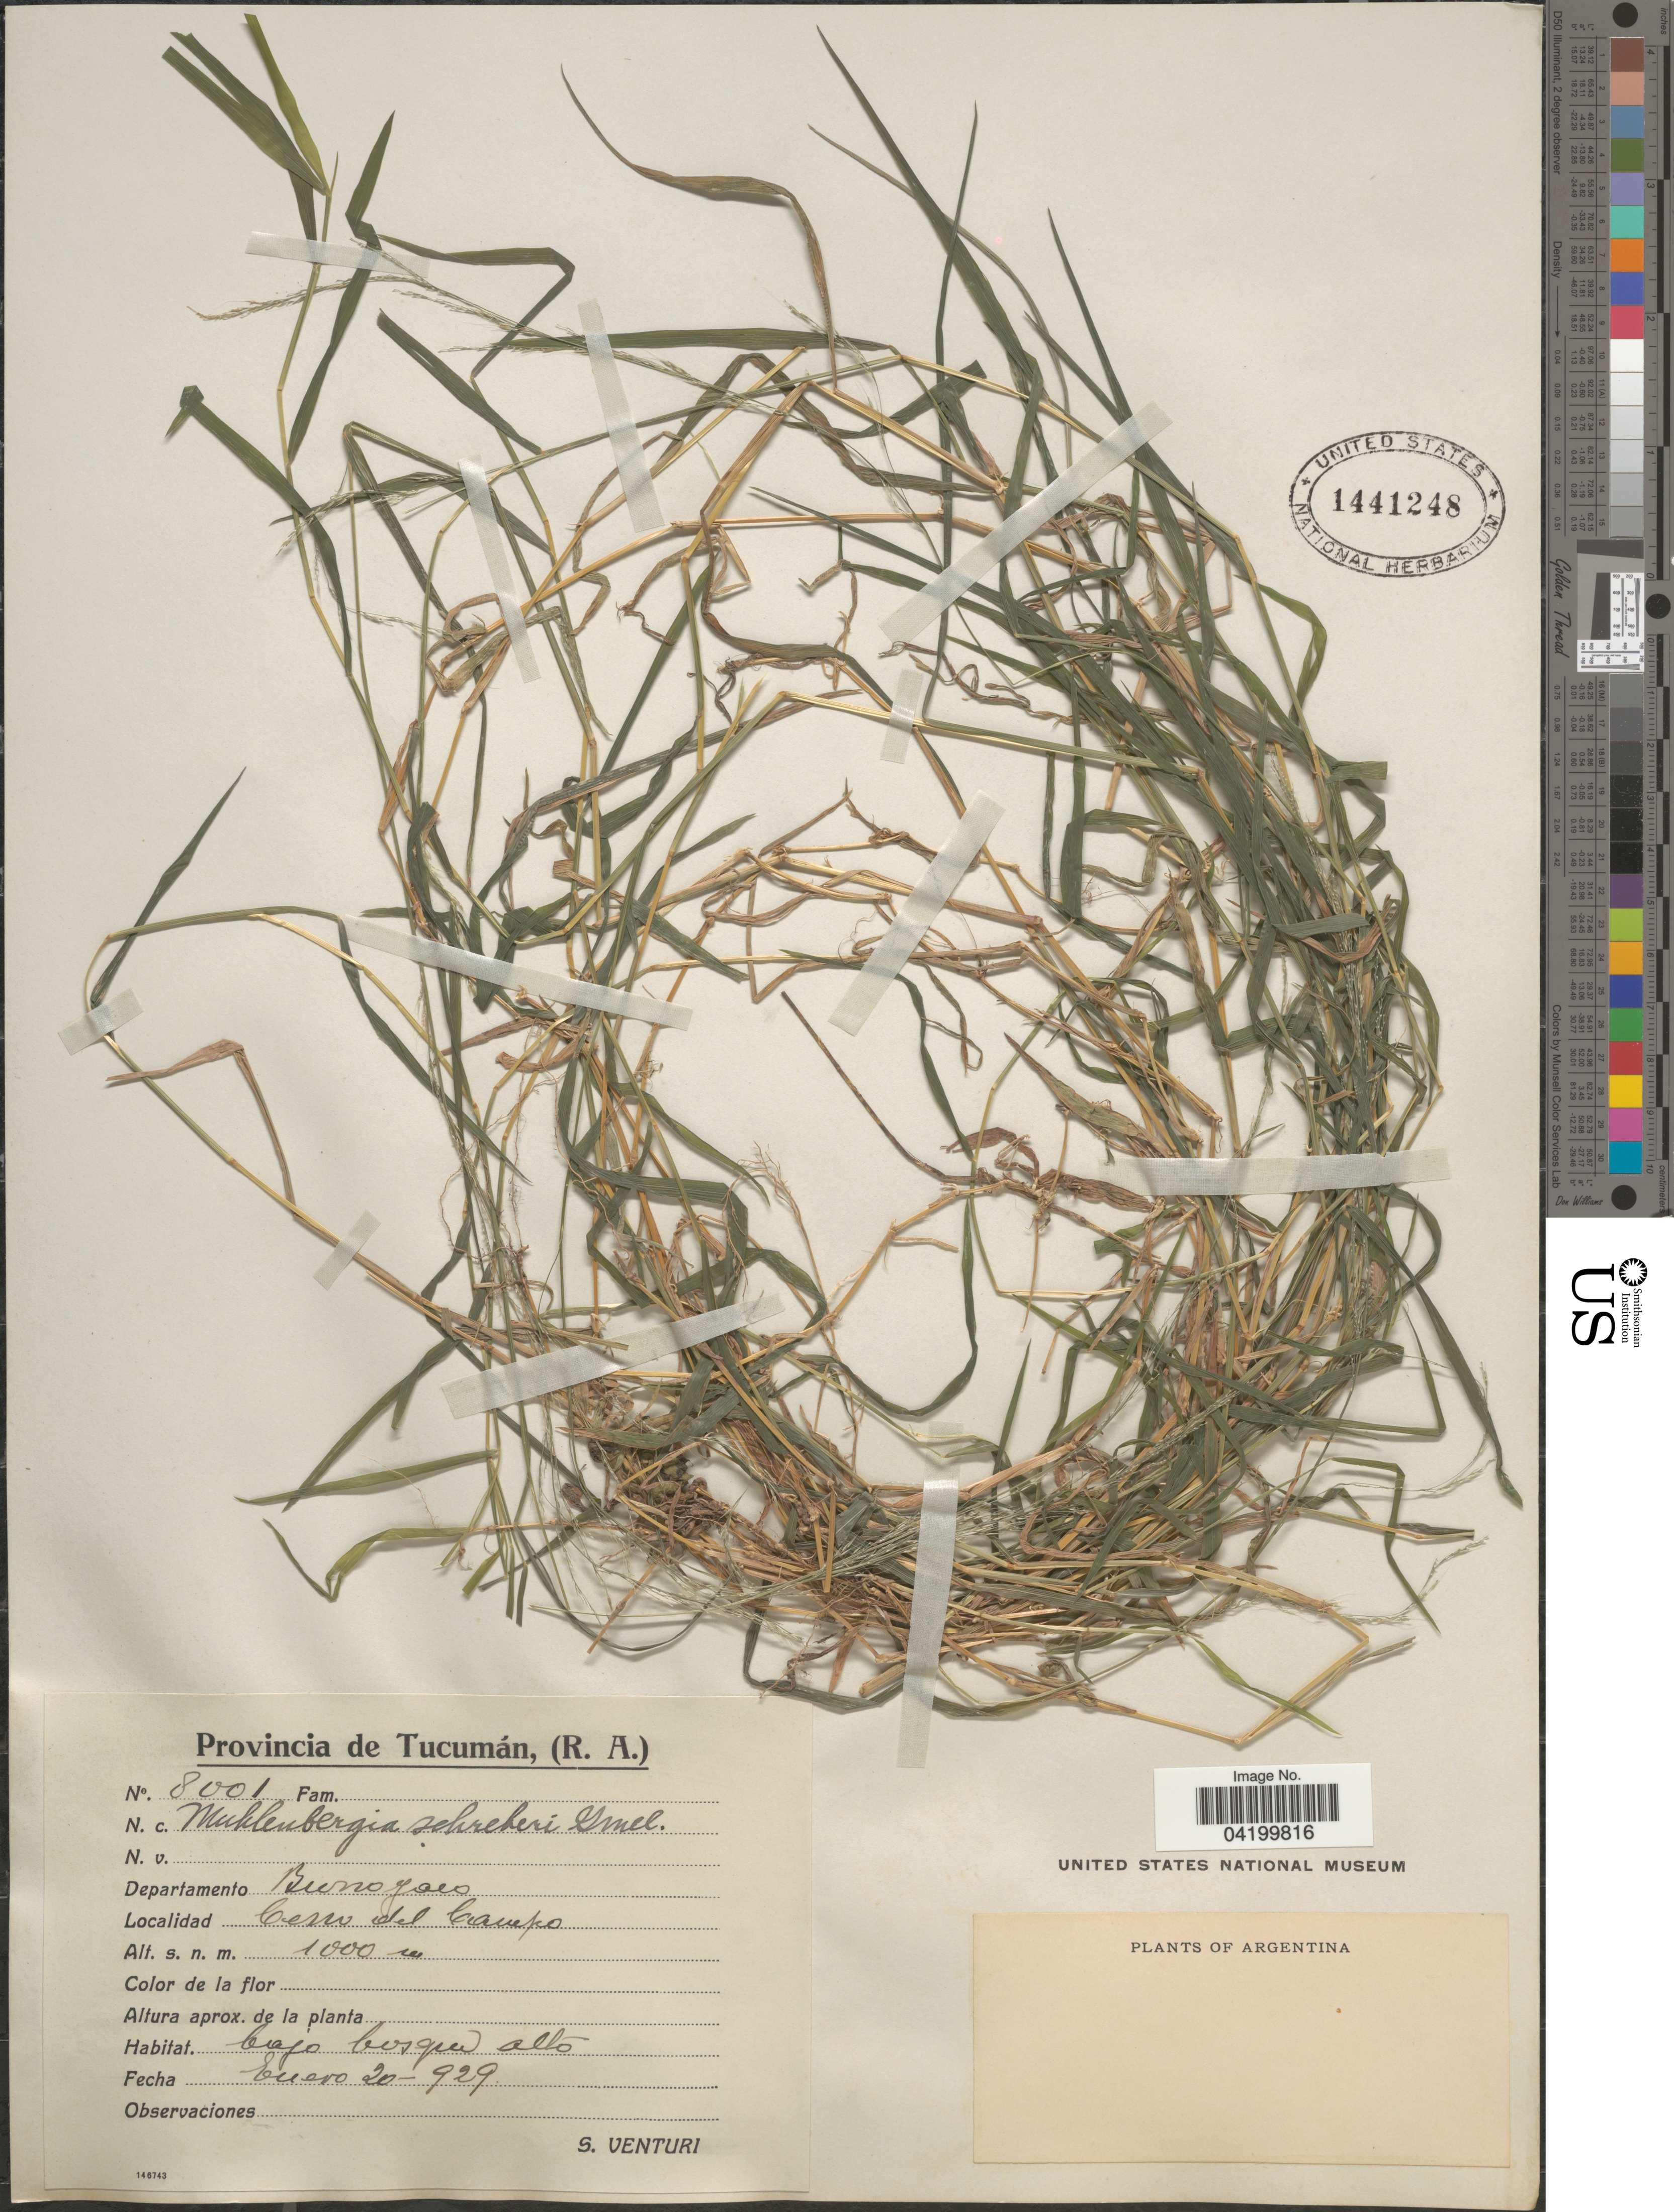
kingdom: Plantae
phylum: Tracheophyta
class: Liliopsida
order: Poales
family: Poaceae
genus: Muhlenbergia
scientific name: Muhlenbergia schreberi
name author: J.F. Gmel.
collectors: S. Venturi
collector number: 8001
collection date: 1929-01-20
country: Argentina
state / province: Tucuman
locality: (R.A.). Departamento Bunoyaco. Cerro del Campo.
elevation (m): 1000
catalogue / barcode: US 1441248